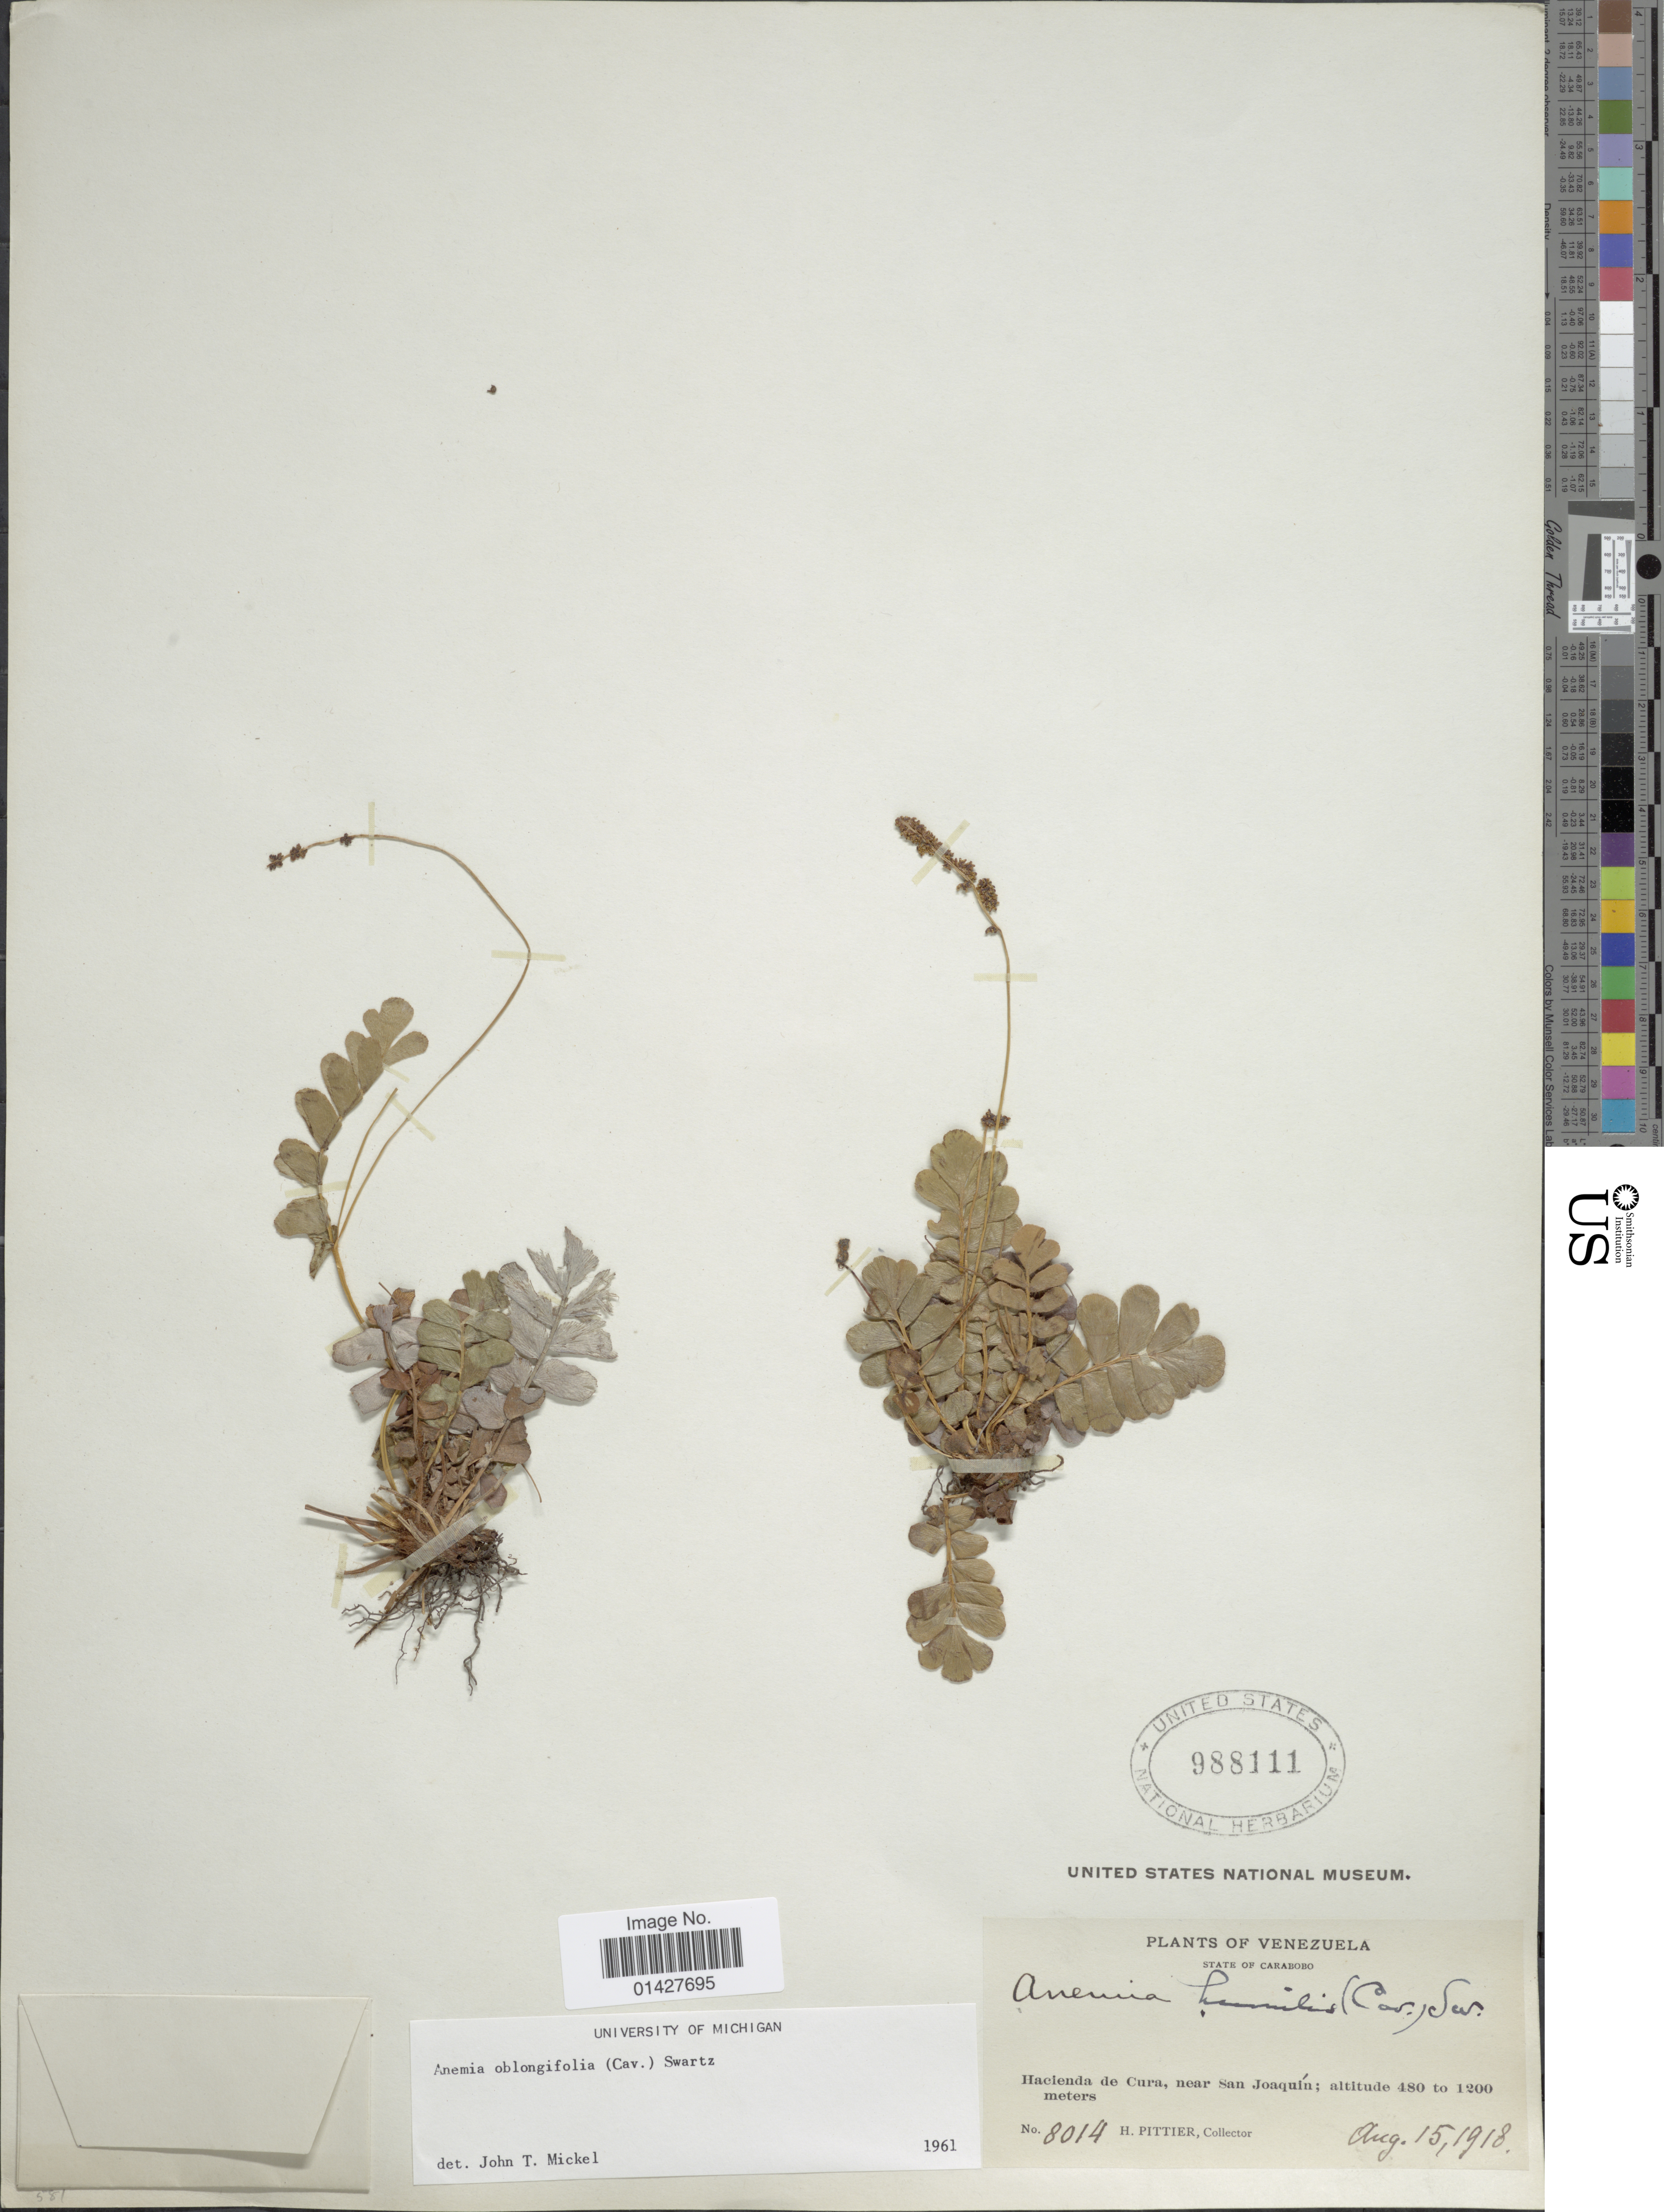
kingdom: Plantae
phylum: Tracheophyta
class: Polypodiopsida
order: Schizaeales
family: Anemiaceae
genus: Anemia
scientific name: Anemia oblongifolia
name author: (Cav.) Sw.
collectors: H. F. Pittier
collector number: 8014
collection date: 1918-08-15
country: Venezuela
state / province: Carabobo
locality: Hacienda de Cura, near San Joaquín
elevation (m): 480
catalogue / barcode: US 988111